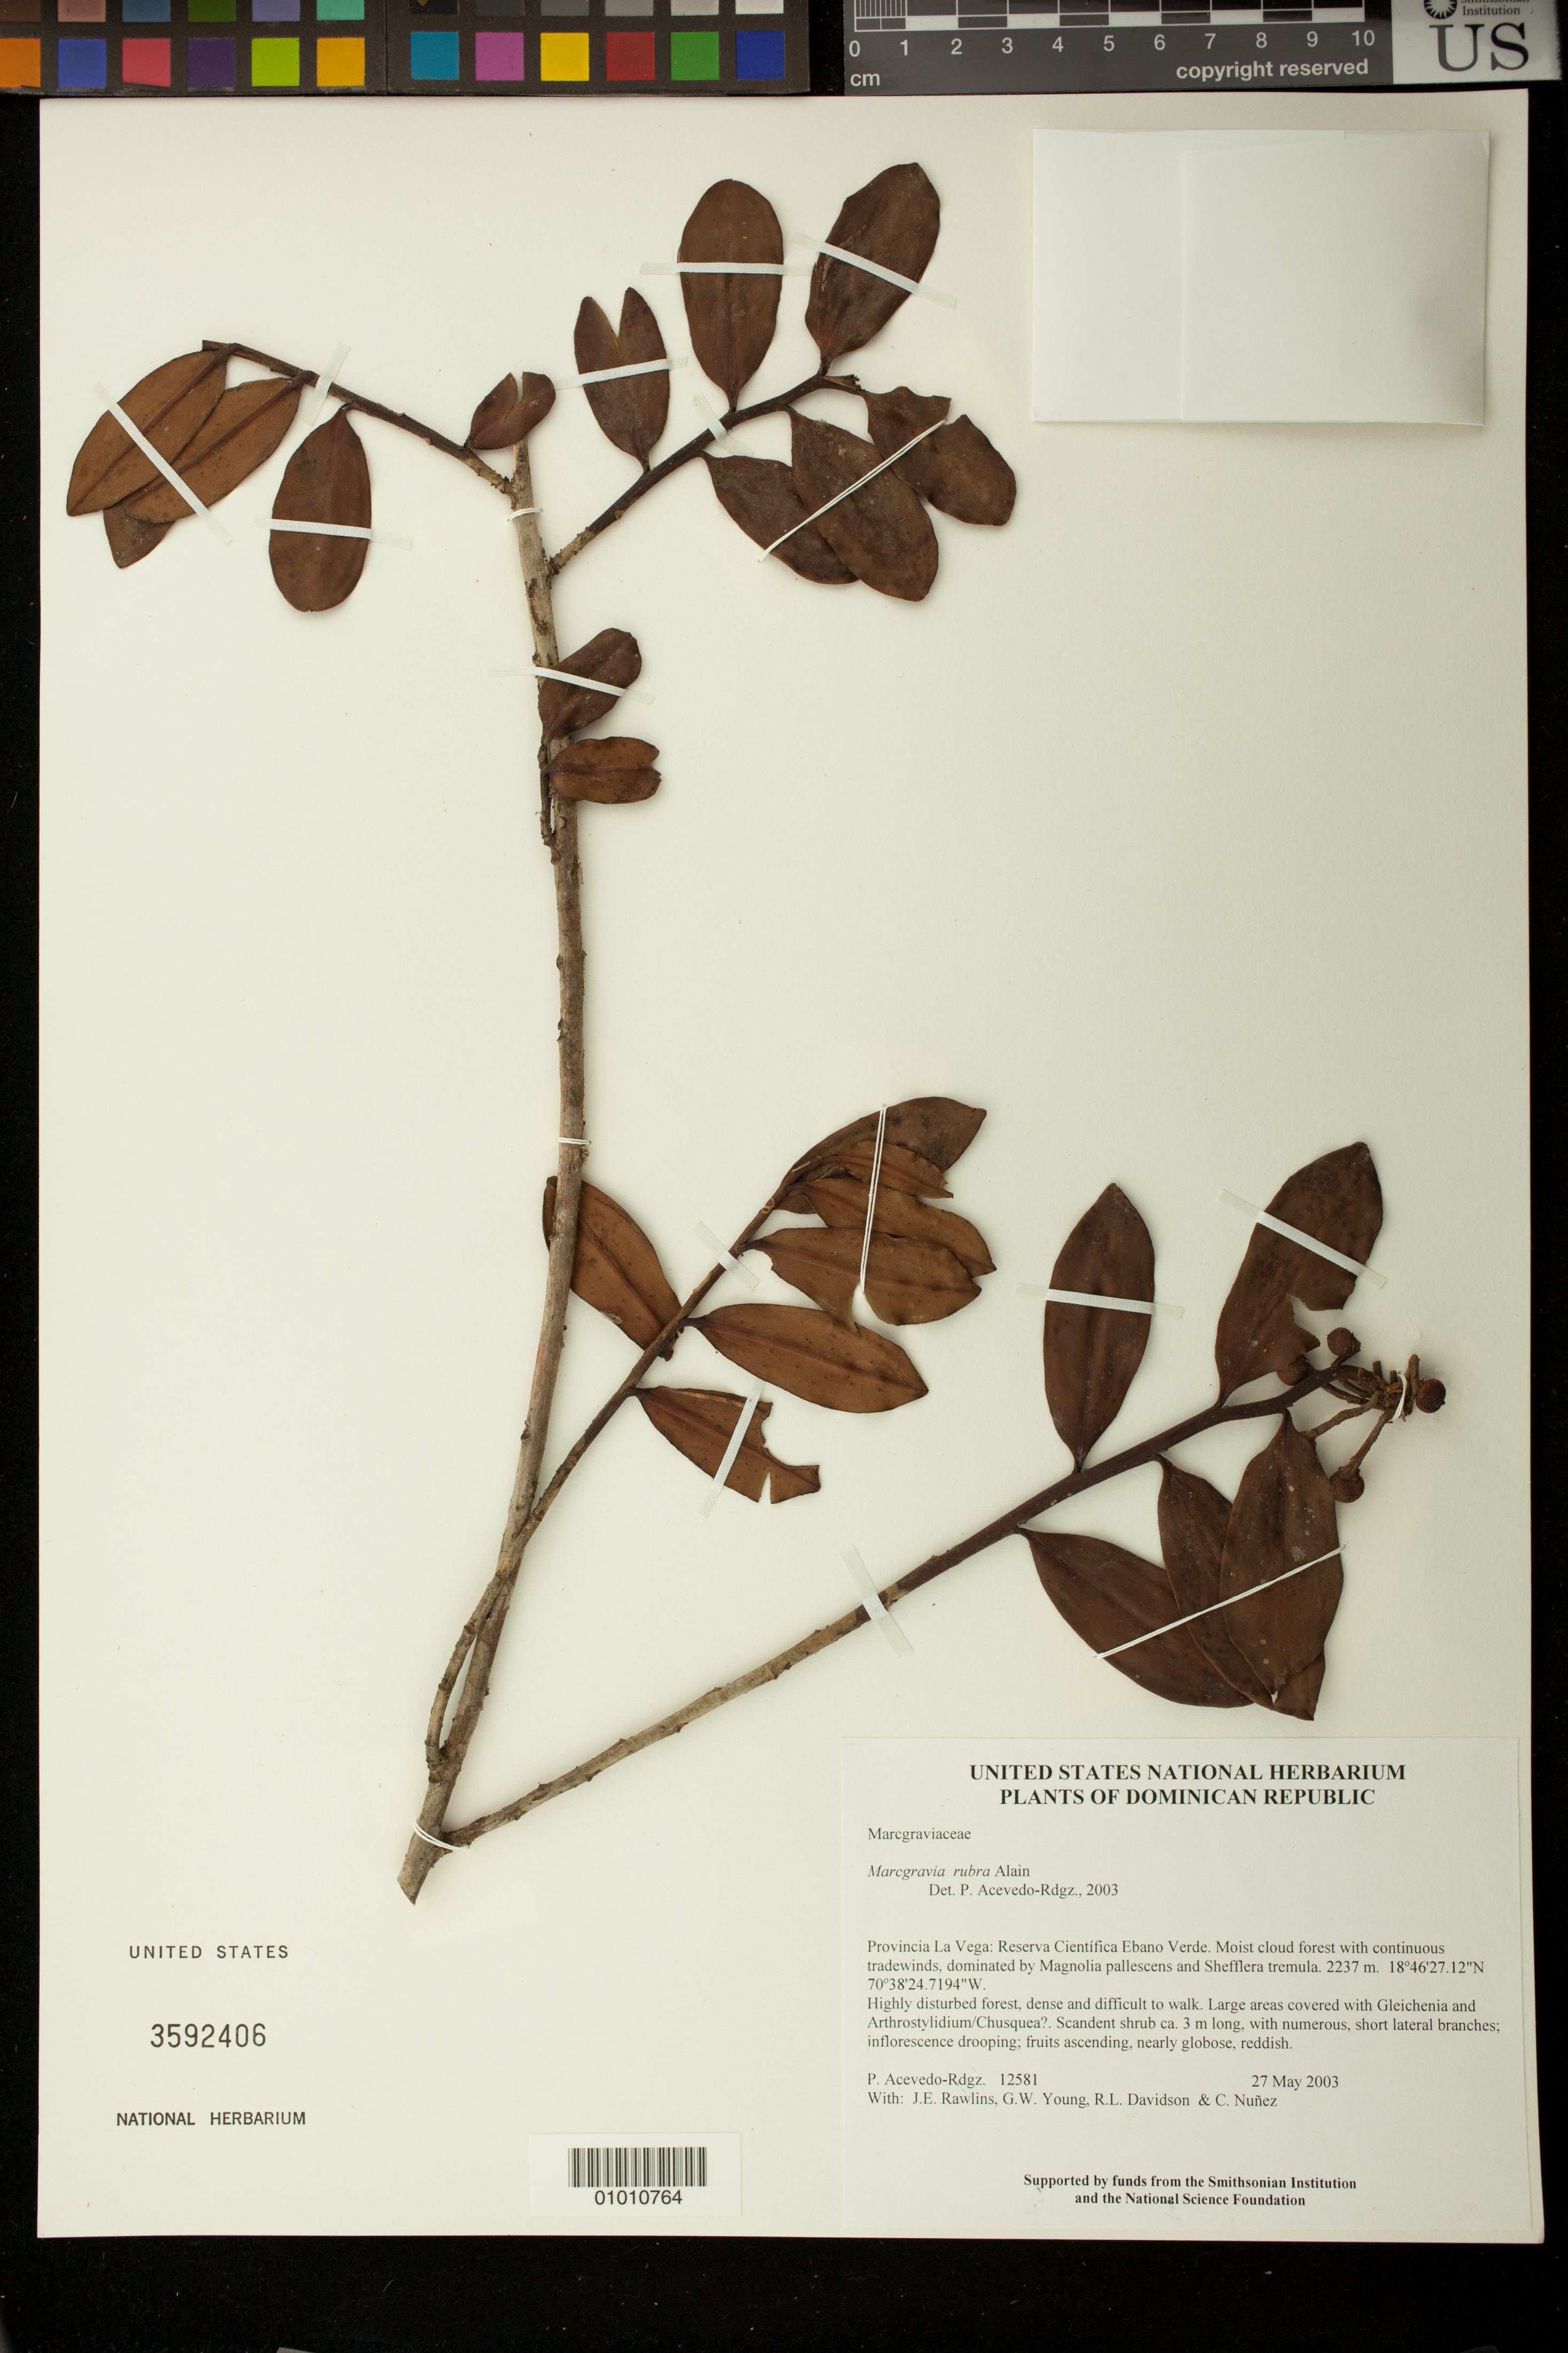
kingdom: Plantae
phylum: Tracheophyta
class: Magnoliopsida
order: Ericales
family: Marcgraviaceae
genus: Marcgravia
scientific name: Marcgravia rubra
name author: Alain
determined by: Acevedo-Rodríguez, P., (BOT), Smithsonian Institution - National Museum of Natural History (UNITED STATES)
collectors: P. Acevedo-Rodr., J. Rawlins, G. Young, R. Davidson & C. Nunez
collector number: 12581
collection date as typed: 27 May 2003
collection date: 2003-05-27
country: Dominican Republic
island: Hispaniola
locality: Provincia La Vega: Reserva Científica Ebano Verde. Moist cloud forest with continuous tradewinds, dominated by Magnolia pallescens and Shefflera tremula.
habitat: Highly disturbed forest, dense and difficult to walk. Large areas covered with Gleichenia and Arthrostylidium/Chusquea?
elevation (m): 2237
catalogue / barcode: US 3592406